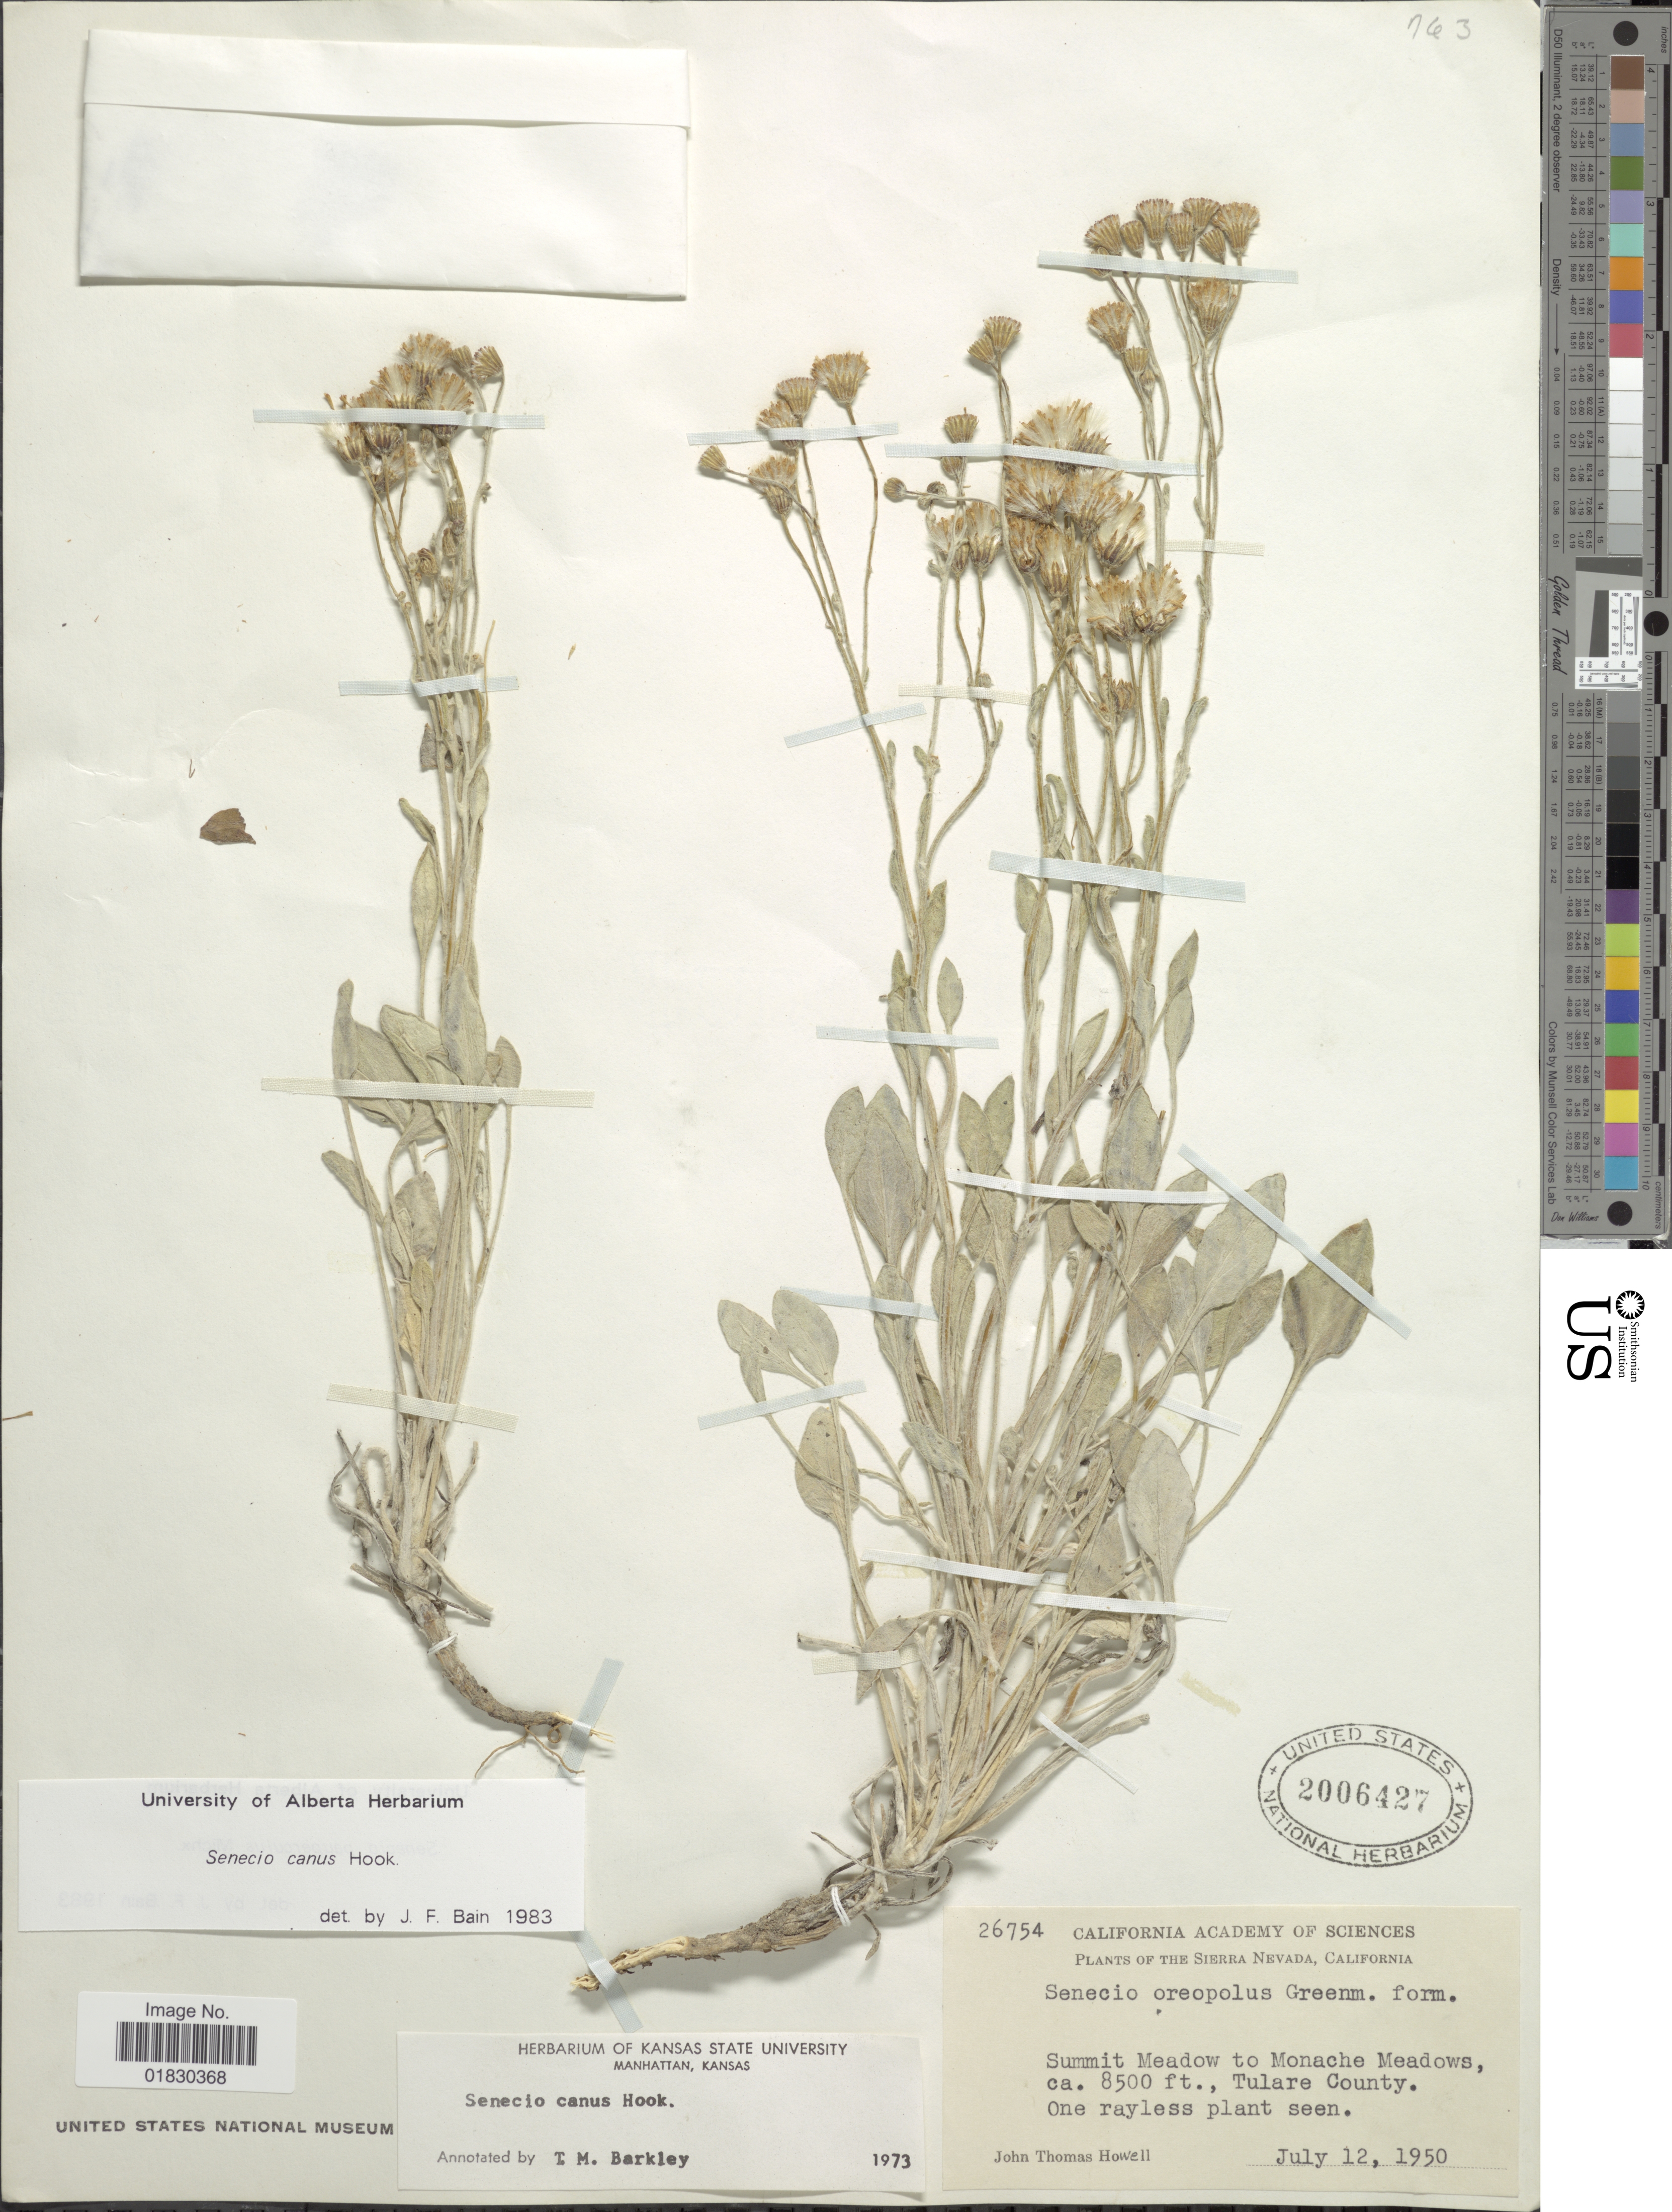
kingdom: Plantae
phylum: Tracheophyta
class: Magnoliopsida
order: Asterales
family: Asteraceae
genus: Packera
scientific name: Packera cana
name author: (Hook.) W.A. Weber & Á. Löve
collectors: J. T. Howell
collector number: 26754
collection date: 1950-07-12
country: United States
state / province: California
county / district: Tulare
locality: The Sierra Nevada, California, Summit Meadow to Monache Meadows, Tulare County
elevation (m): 2591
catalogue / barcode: US 2006427